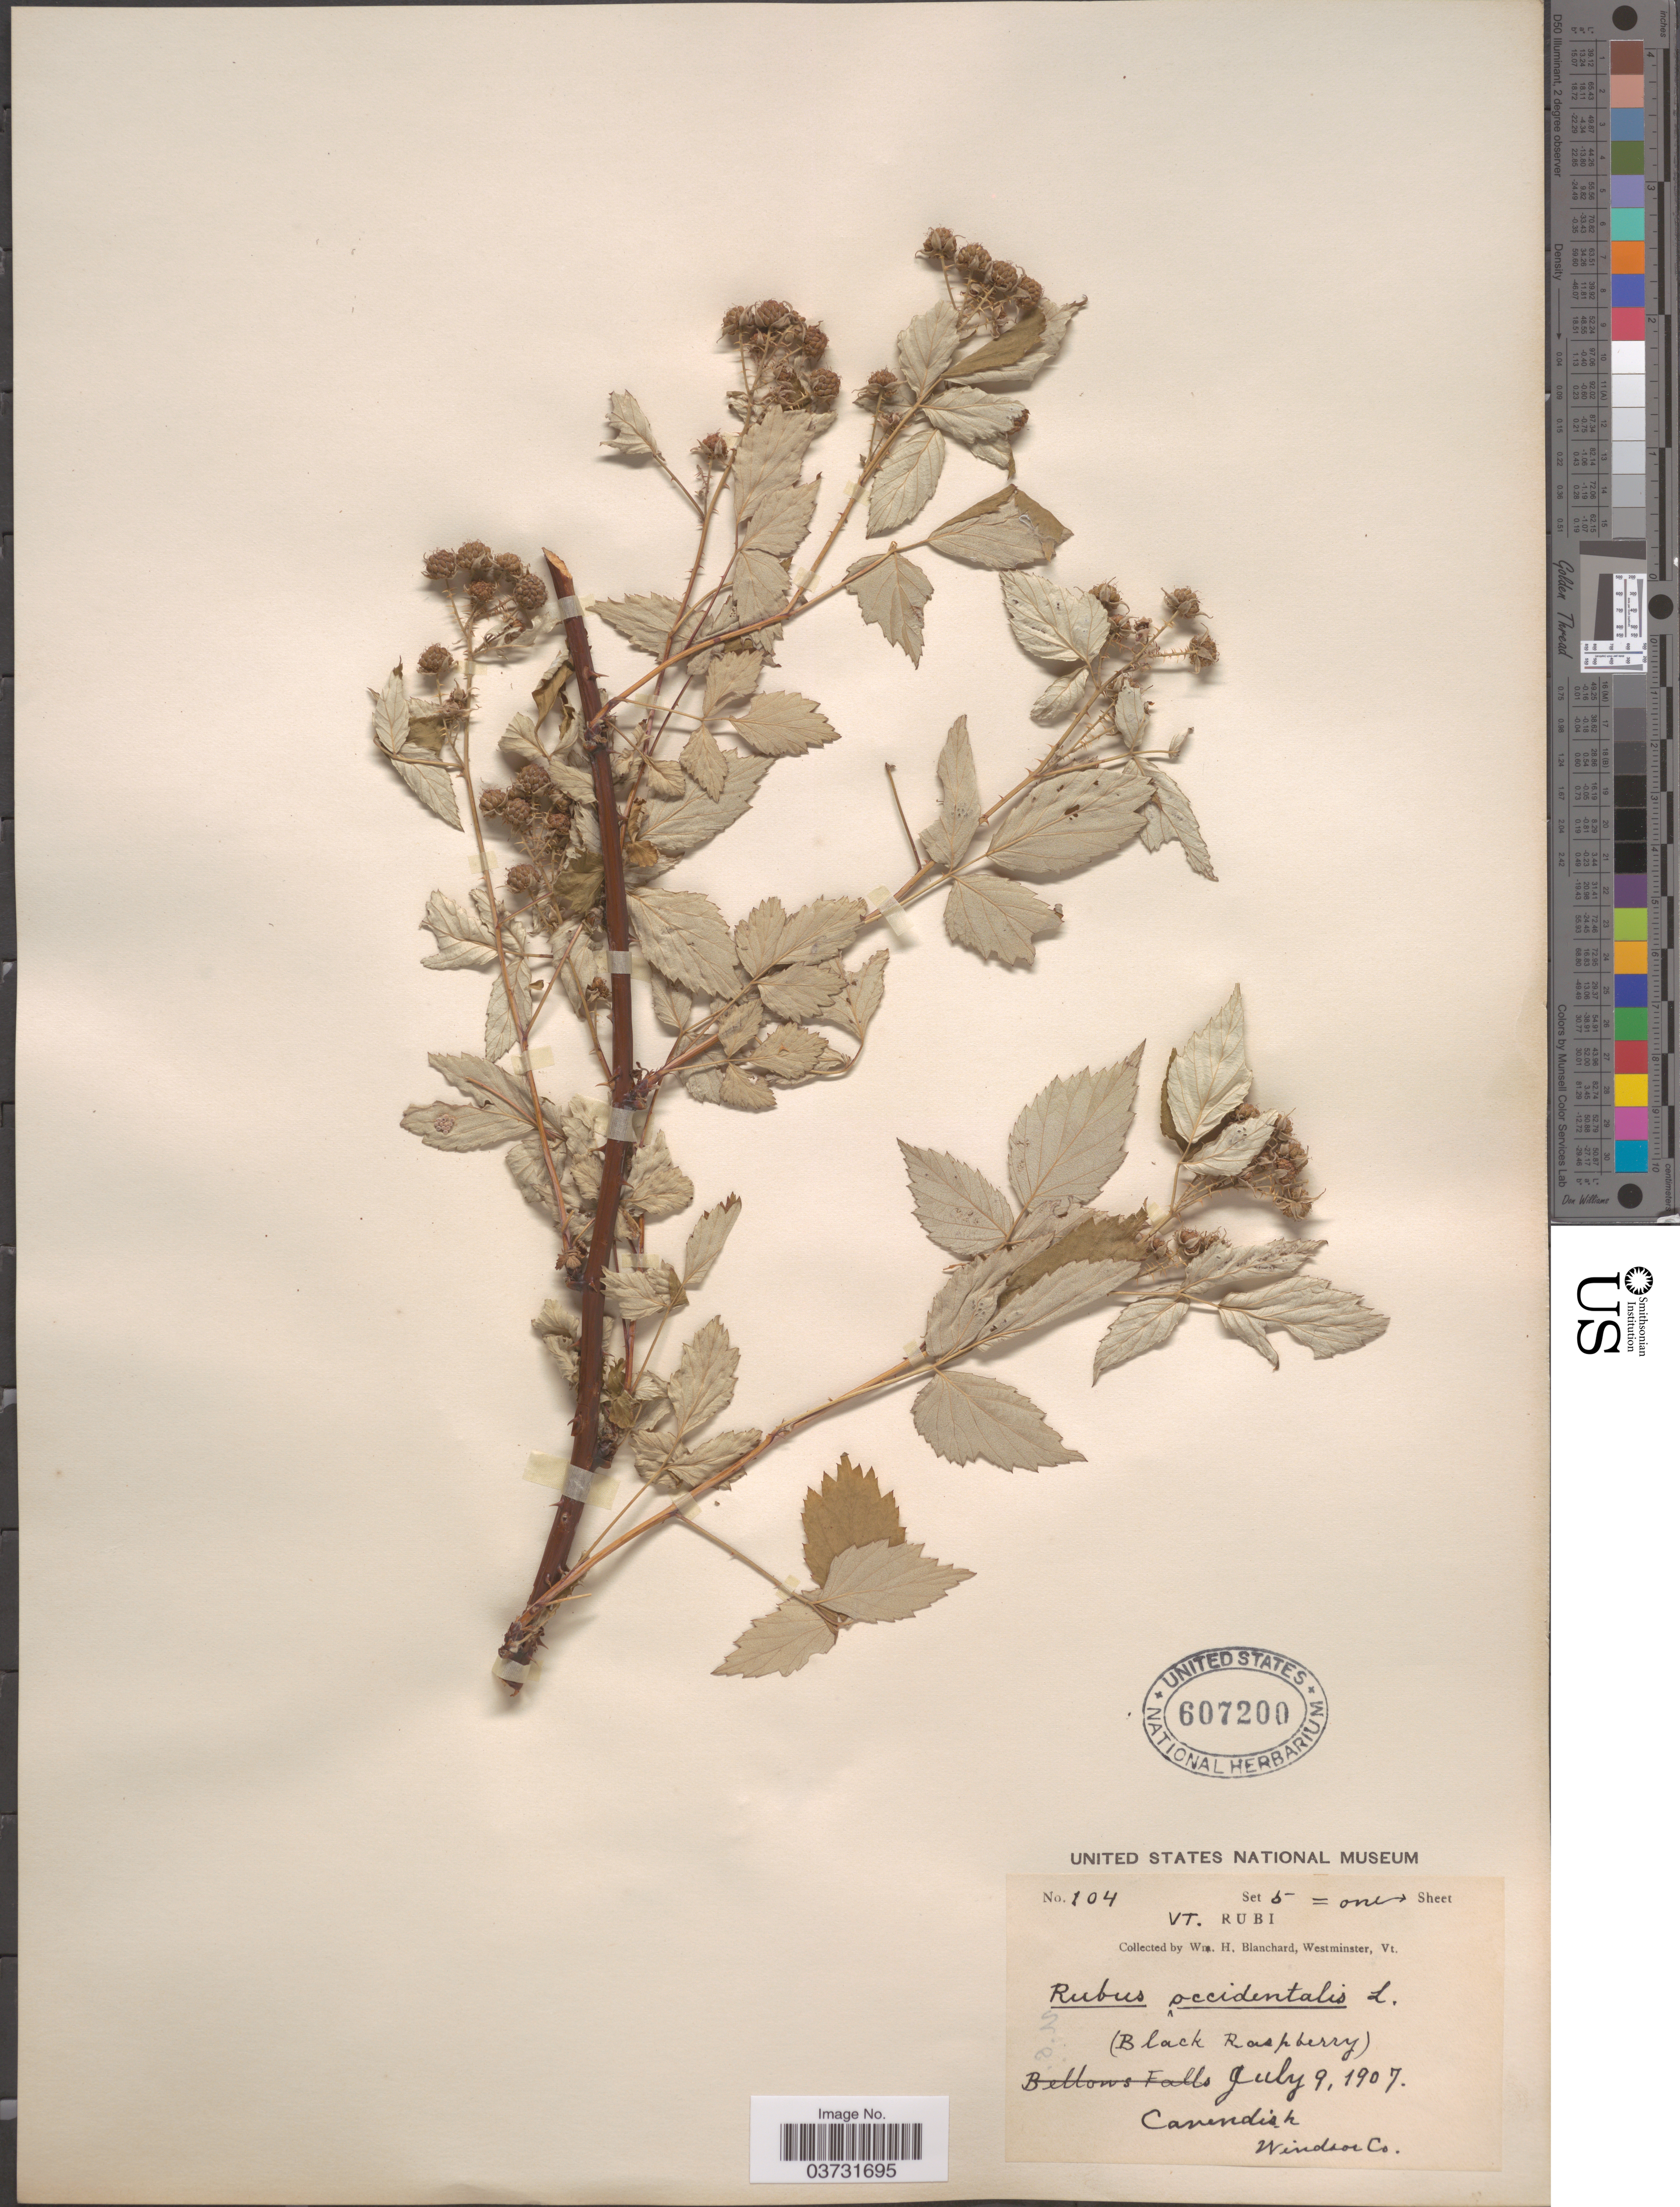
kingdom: Plantae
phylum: Tracheophyta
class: Magnoliopsida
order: Rosales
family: Rosaceae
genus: Rubus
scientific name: Rubus occidentalis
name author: L.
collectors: W. H. Blanchard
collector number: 104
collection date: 1907-07-09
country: United States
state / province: Vermont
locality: Canendish, Windsor Co.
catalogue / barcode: US 607200